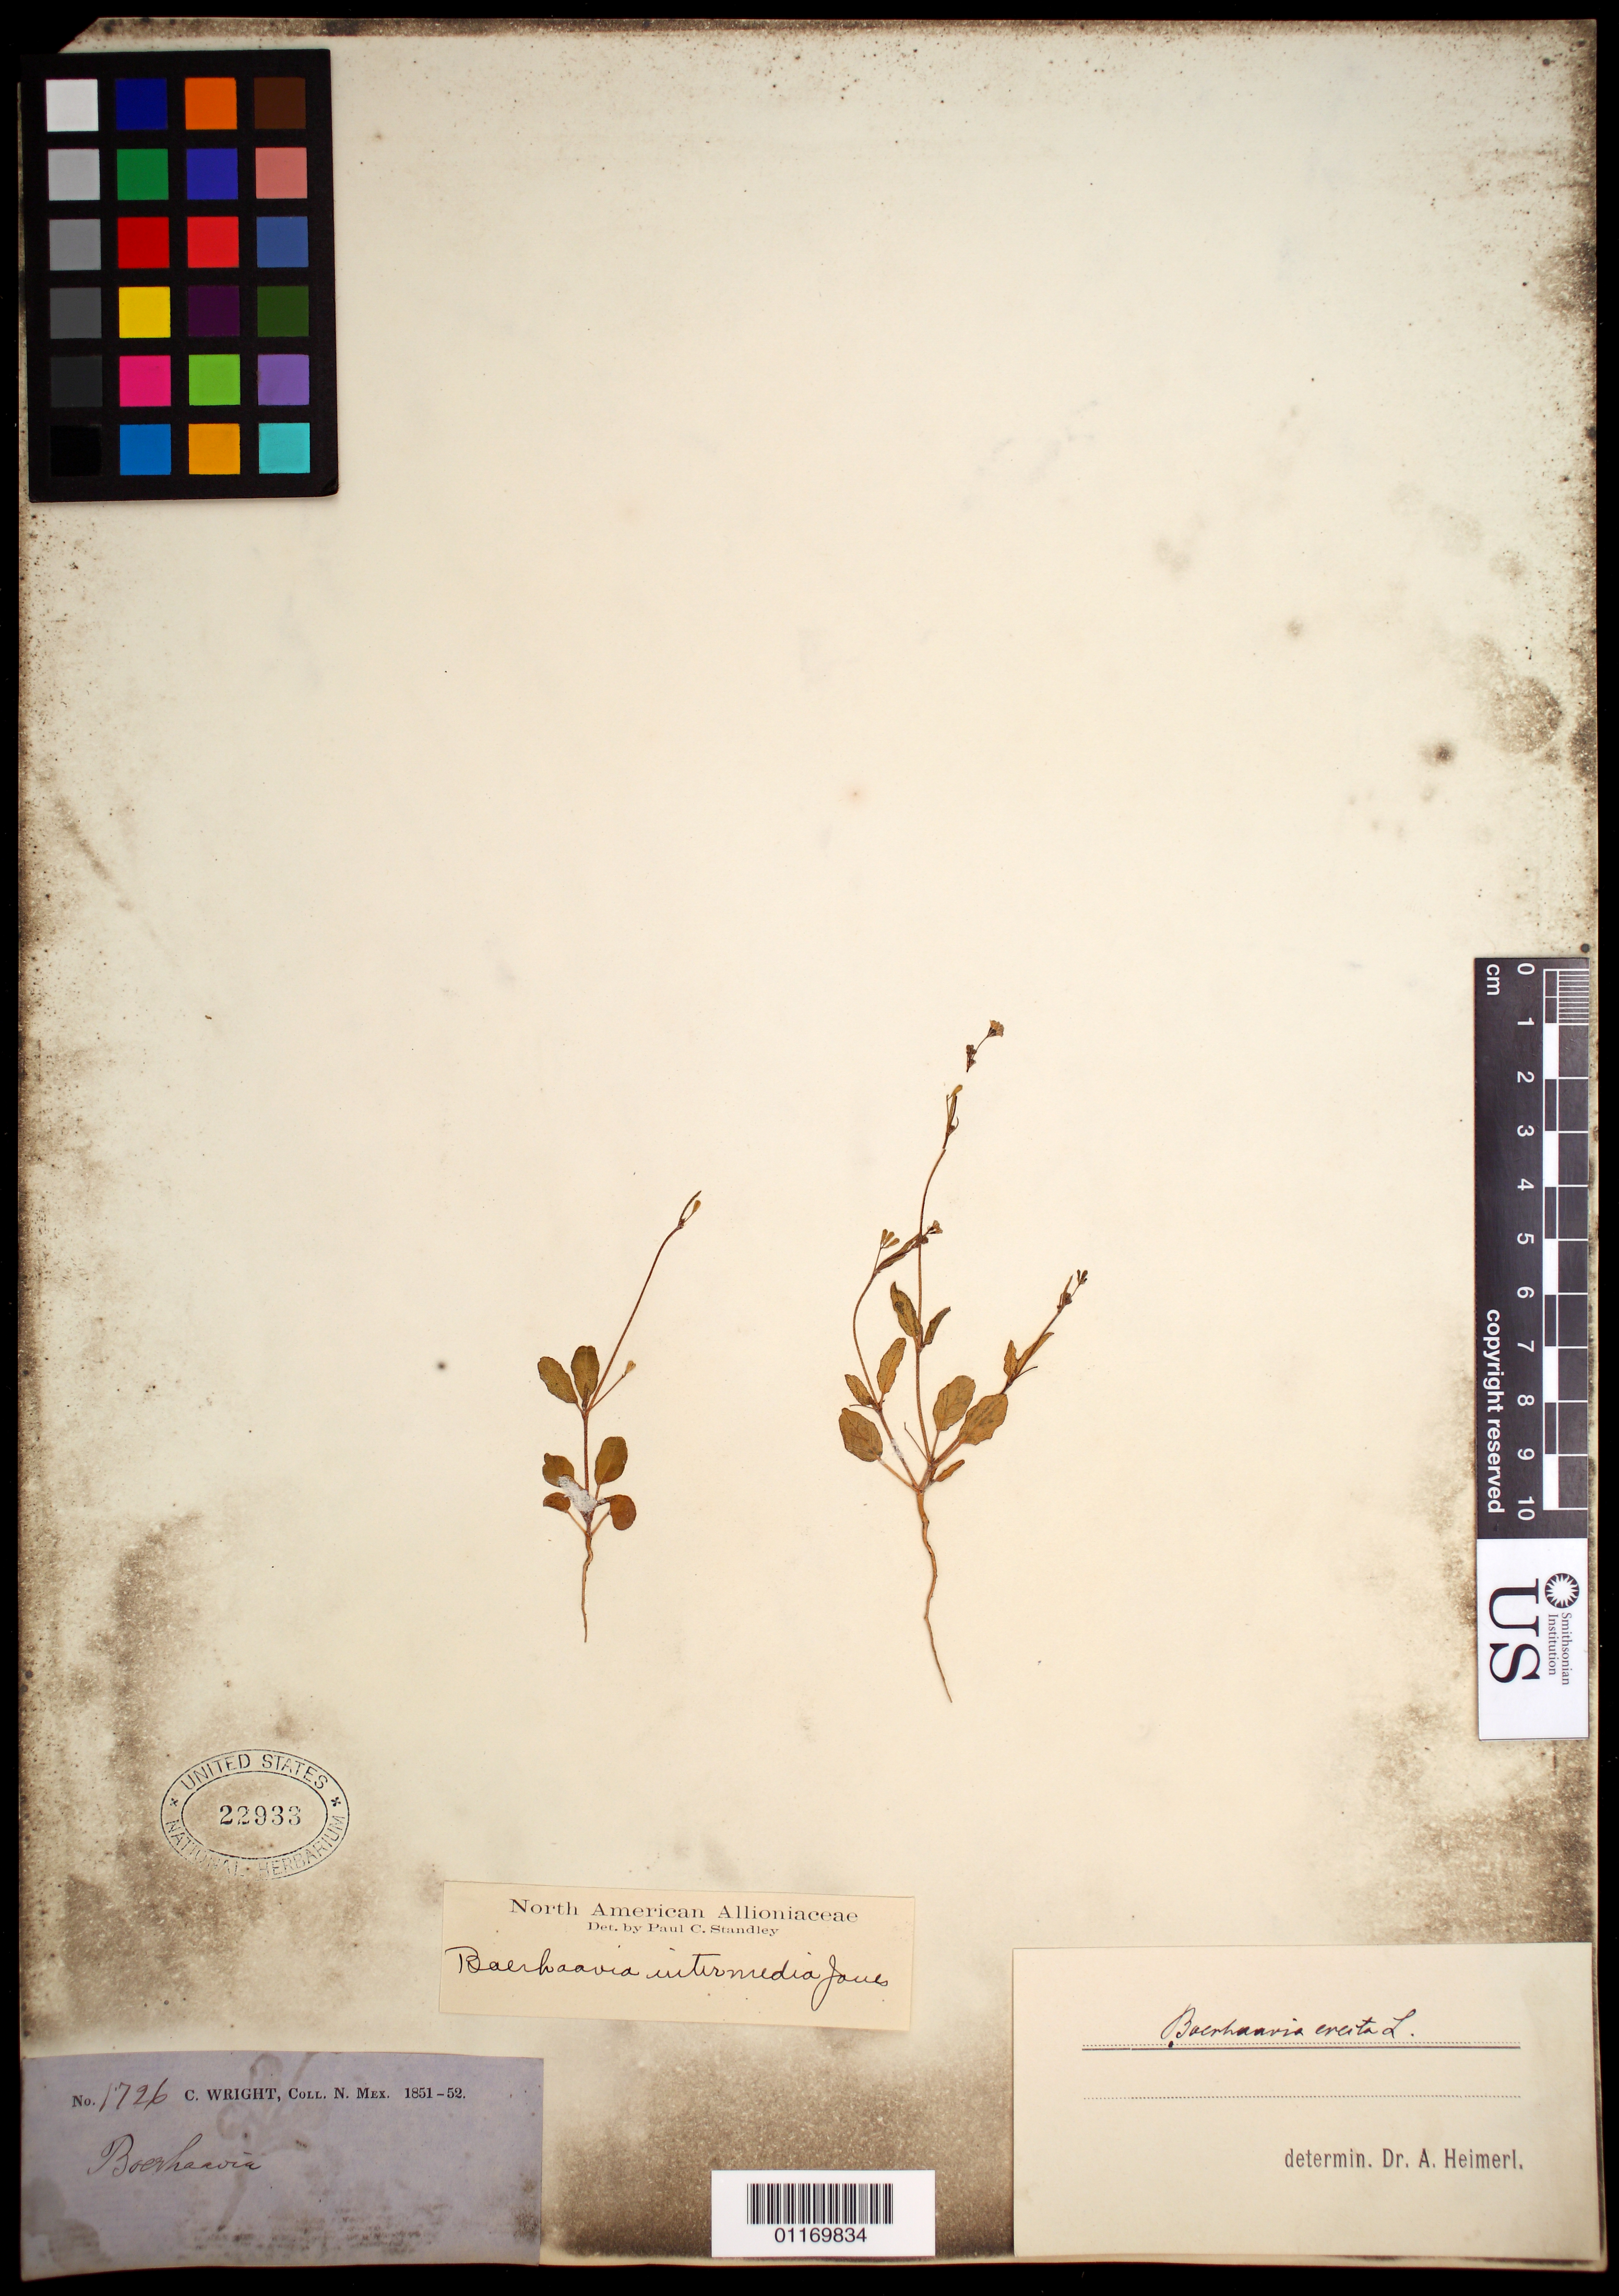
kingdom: Plantae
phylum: Tracheophyta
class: Magnoliopsida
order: Caryophyllales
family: Nyctaginaceae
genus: Boerhavia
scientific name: Boerhavia intermedia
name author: M.E. Jones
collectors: C. Wright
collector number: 1726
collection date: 1851/1852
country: United States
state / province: New Mexico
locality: "N. Mex." [=northern Mexico or New Mexico? either way possibly referring to present-day Arizona or Texas]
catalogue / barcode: US 22933